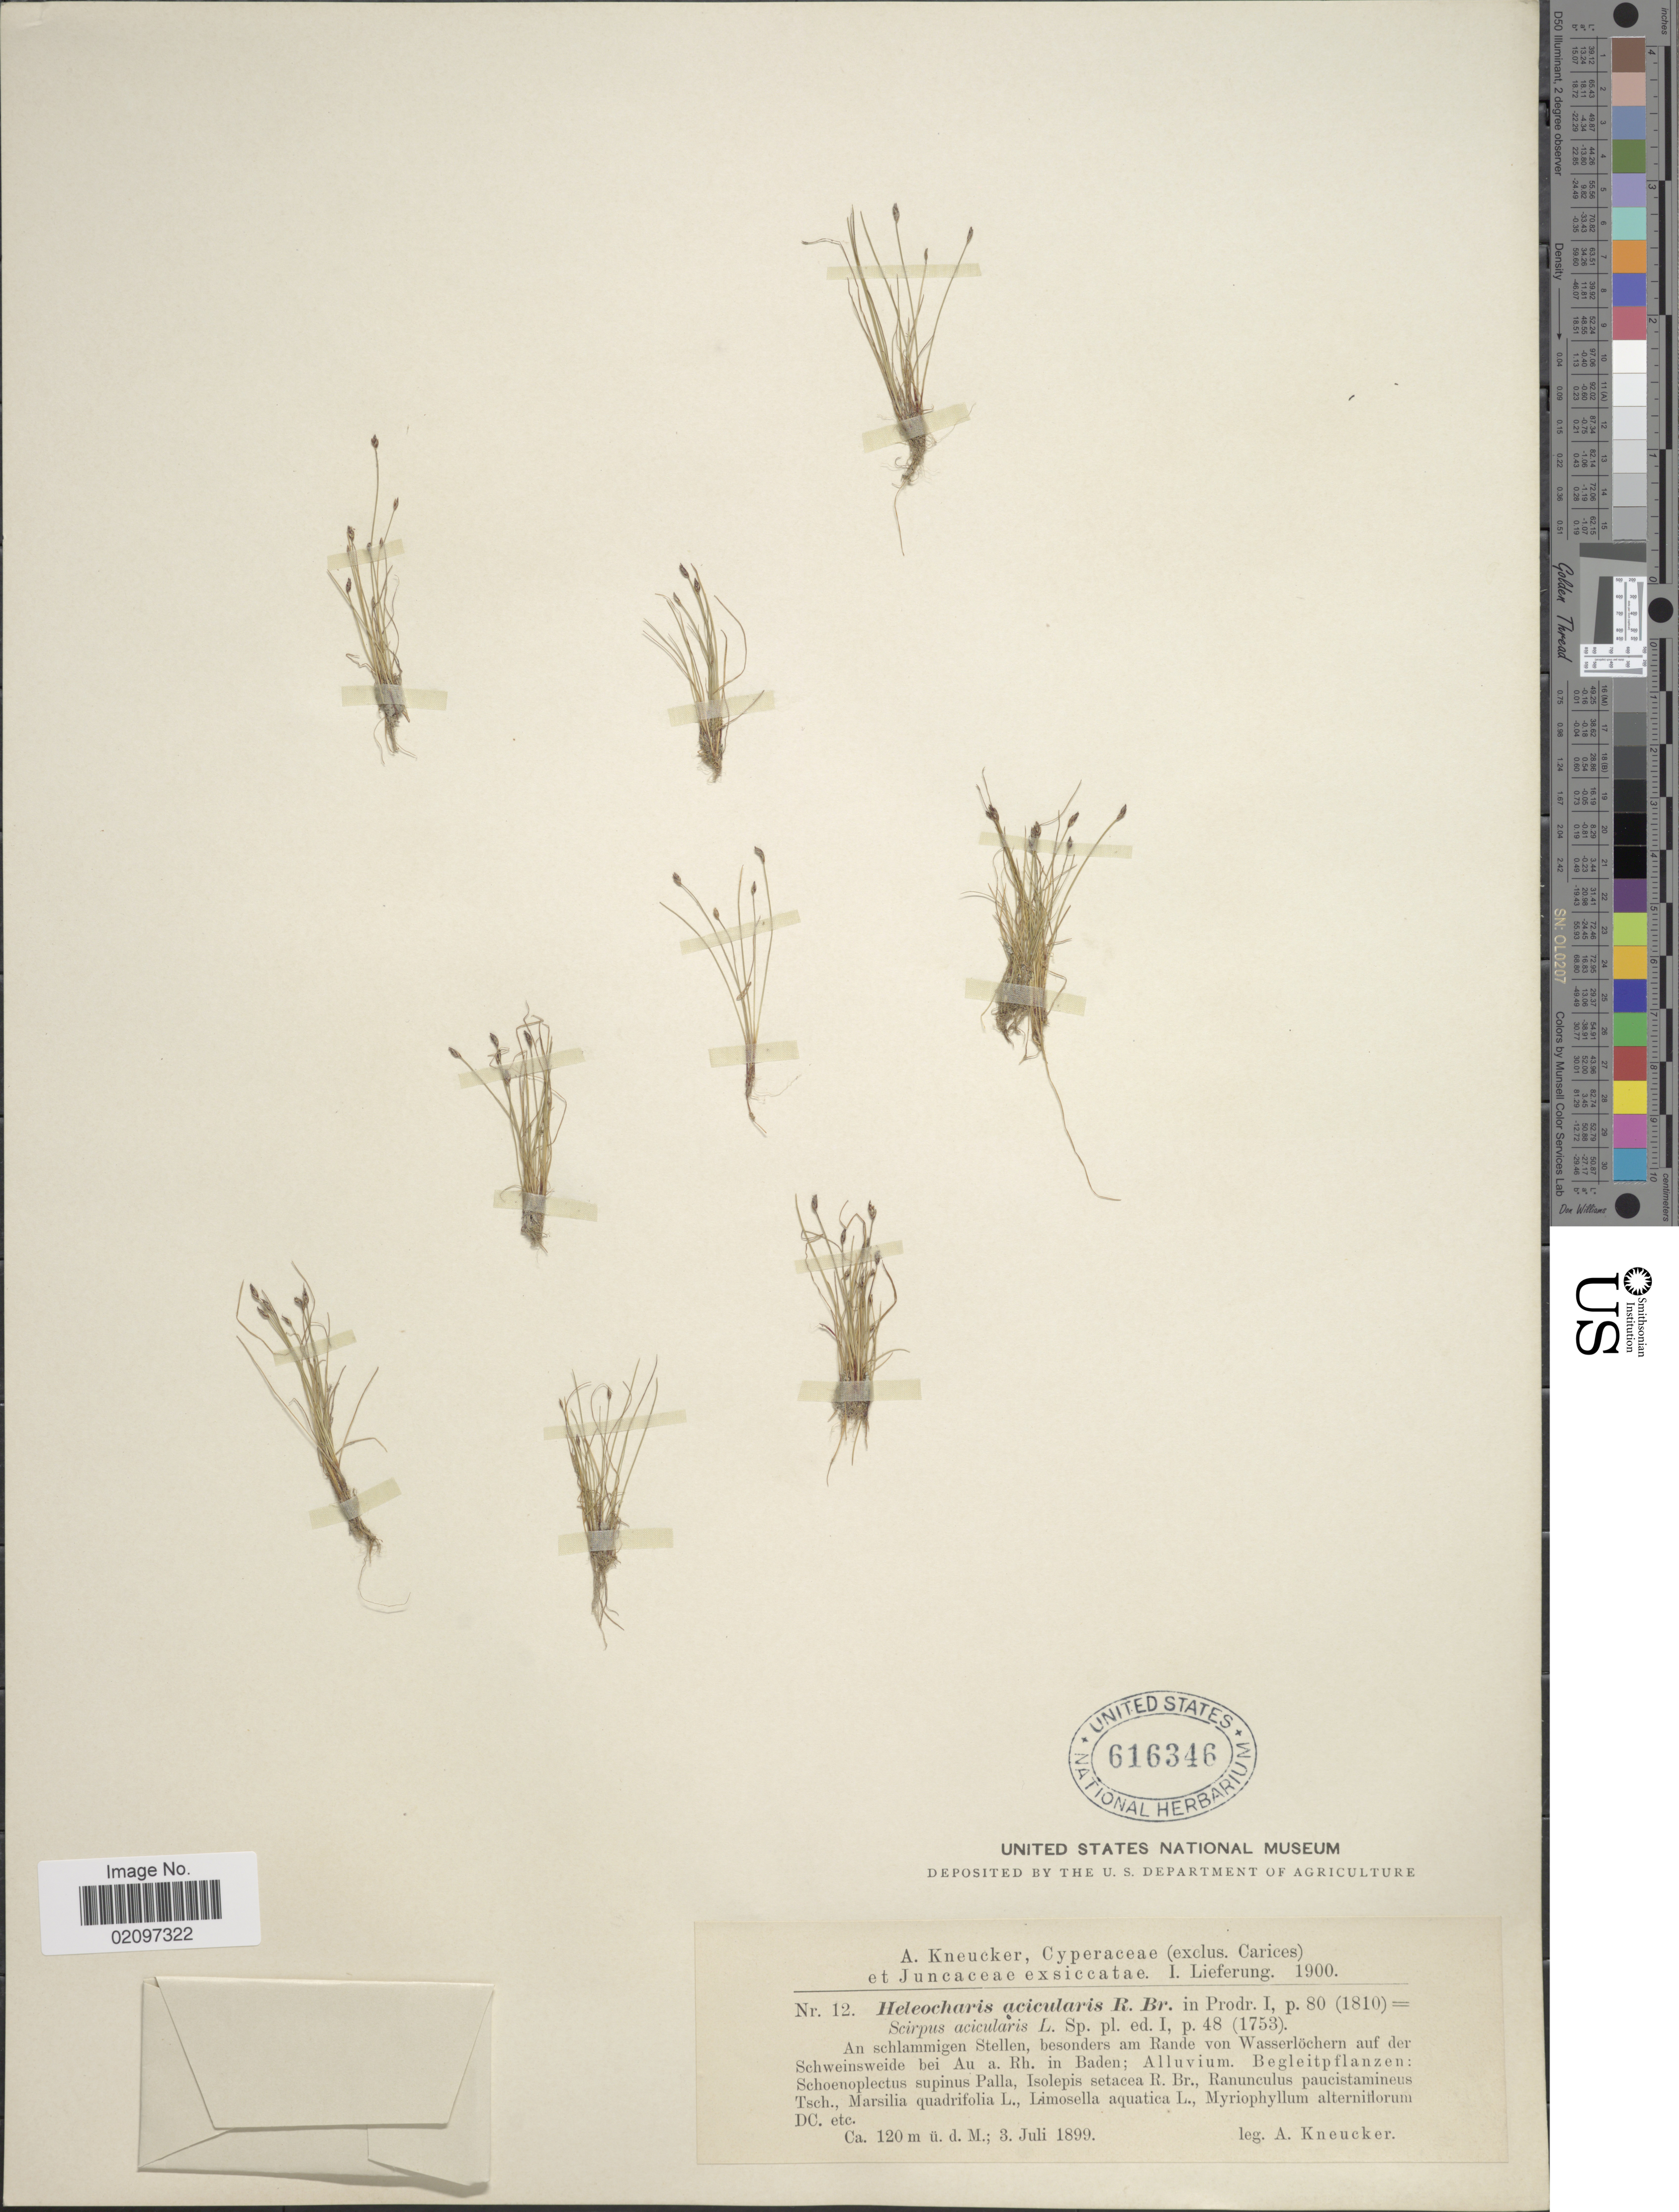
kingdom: Plantae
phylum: Tracheophyta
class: Liliopsida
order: Poales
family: Cyperaceae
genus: Eleocharis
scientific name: Eleocharis acicularis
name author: (L.) Roem. & Schult.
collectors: A. Kneucker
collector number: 12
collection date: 1899-07-03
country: Germany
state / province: Baden-Württemberg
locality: An schlammigen Stellen, besonders am Rande von Wasserlochern auf der Schweinsweide bei Au. a Rh. in Baden.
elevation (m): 120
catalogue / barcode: US 616346